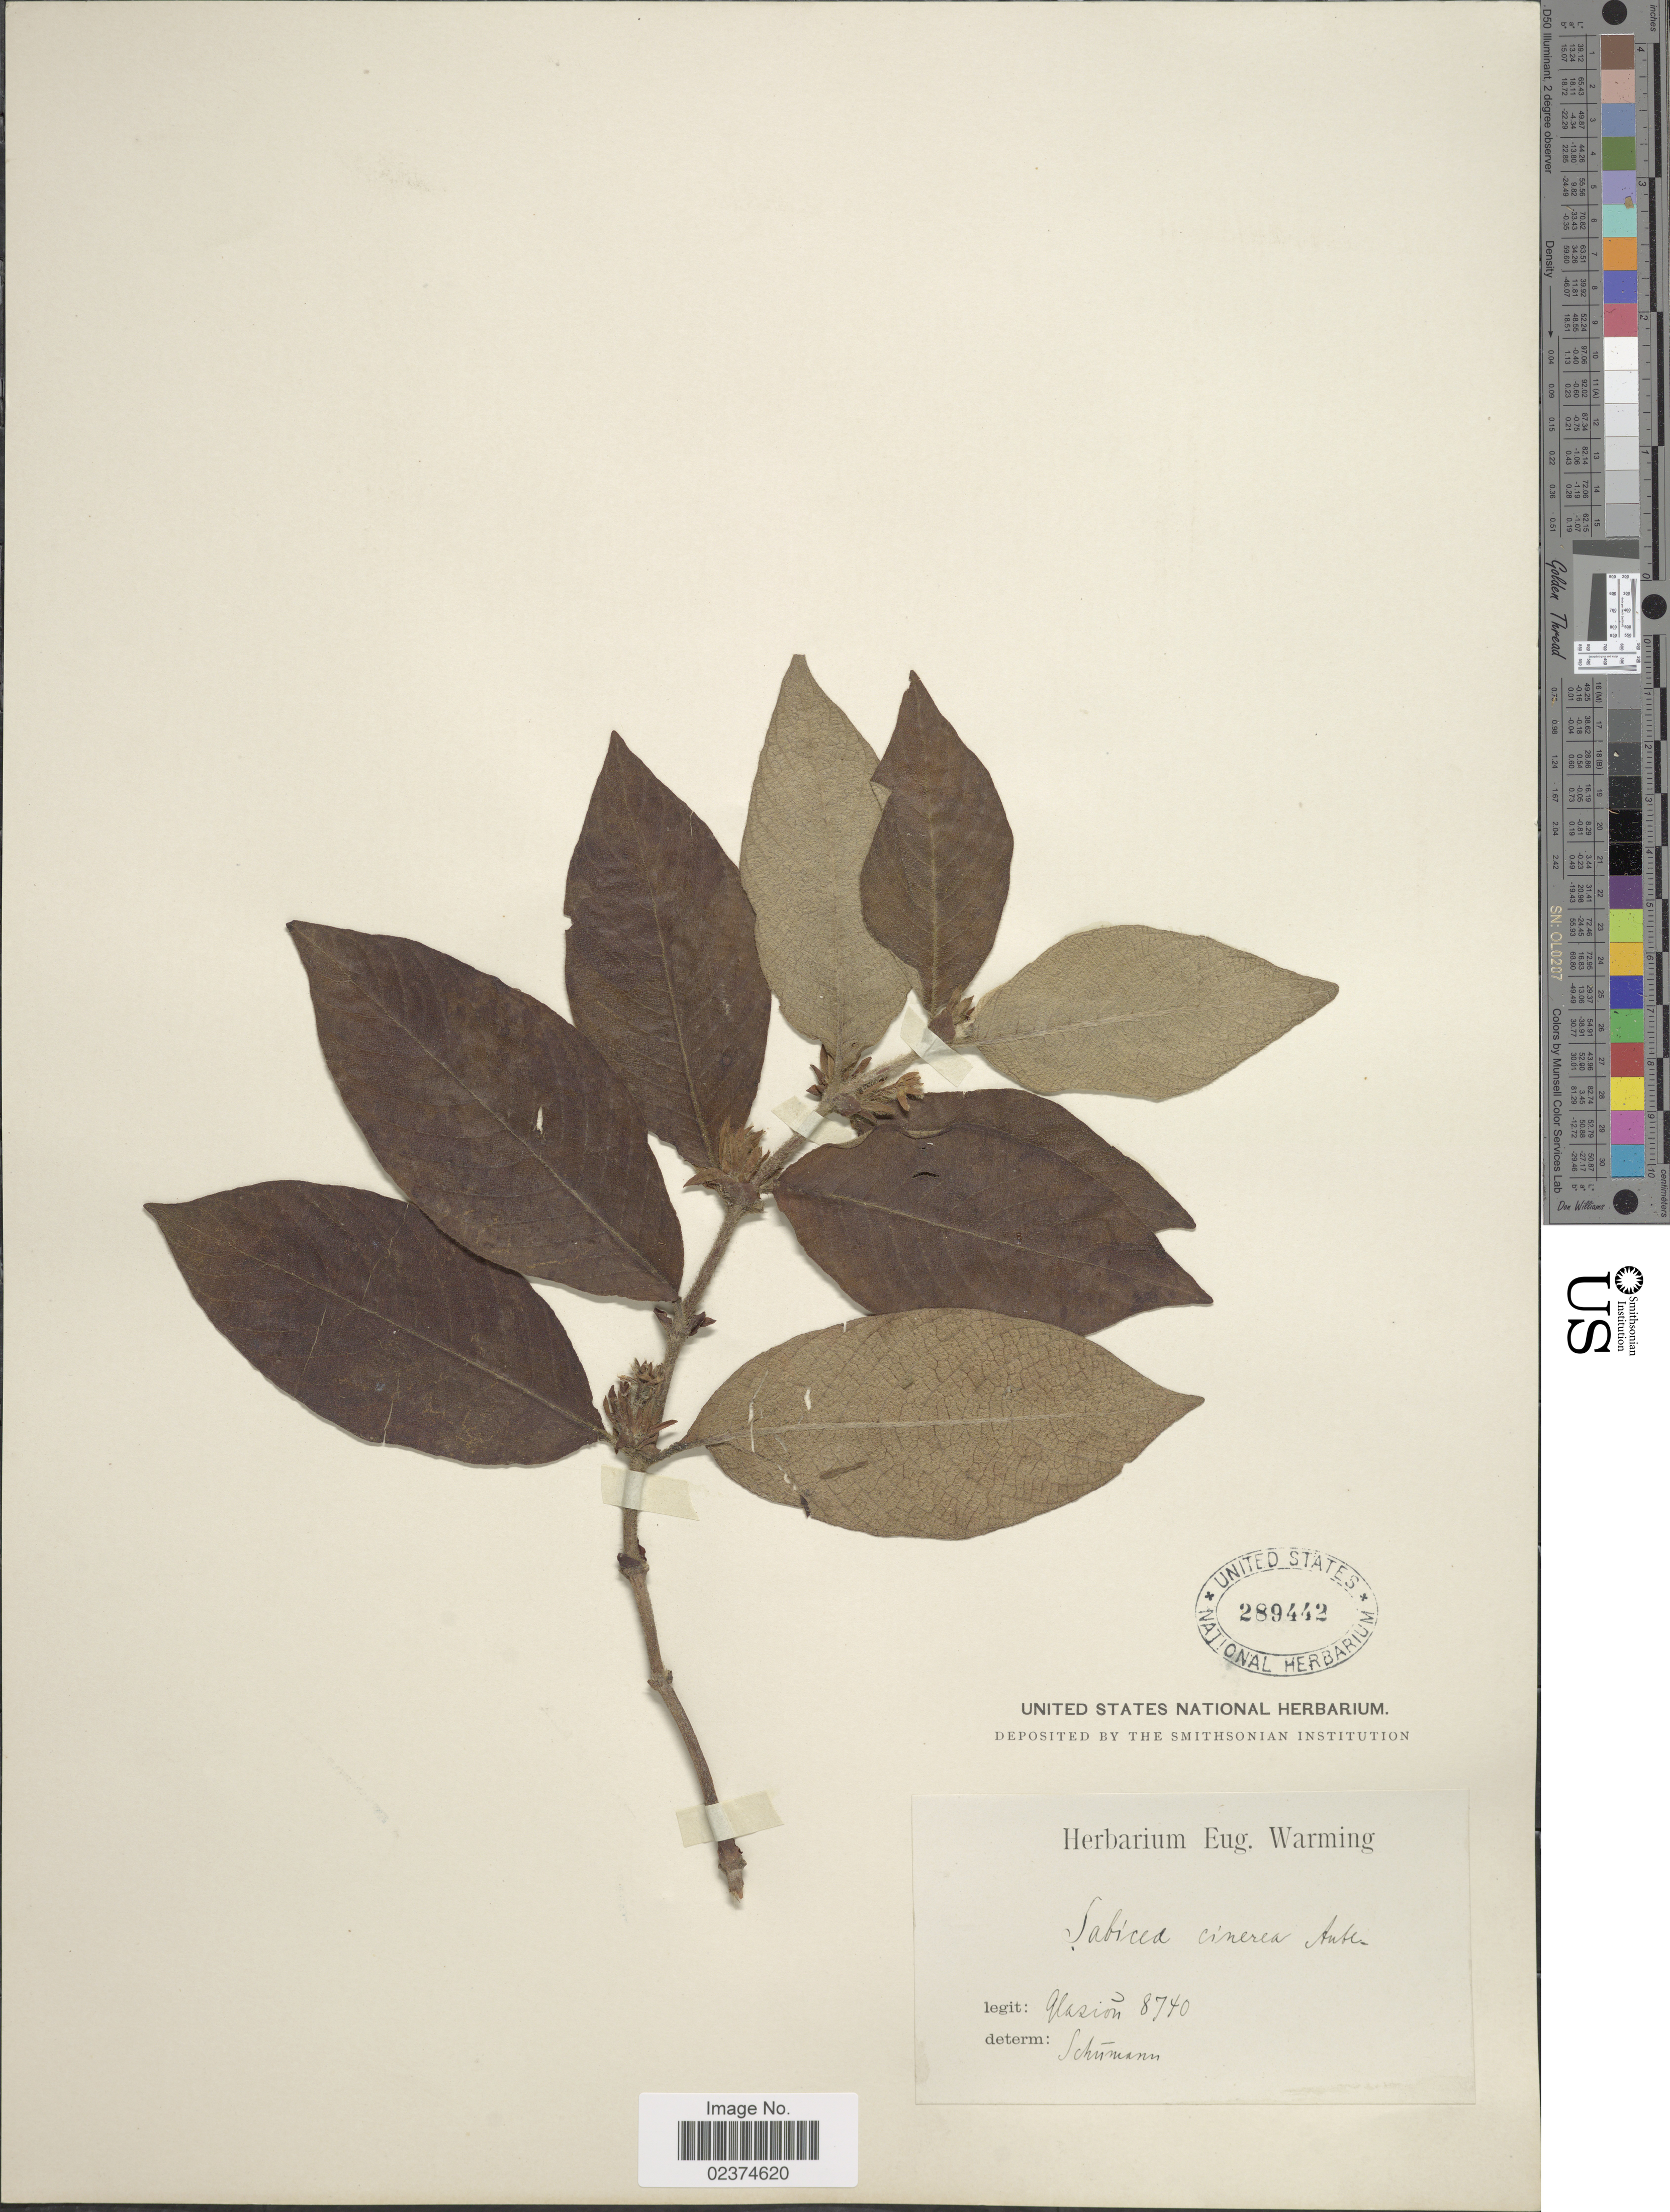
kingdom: Plantae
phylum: Tracheophyta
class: Magnoliopsida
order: Gentianales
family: Rubiaceae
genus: Sabicea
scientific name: Sabicea grisea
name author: Cham. & Schltdl.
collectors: Glaziou, --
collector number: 8740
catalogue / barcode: US 289442